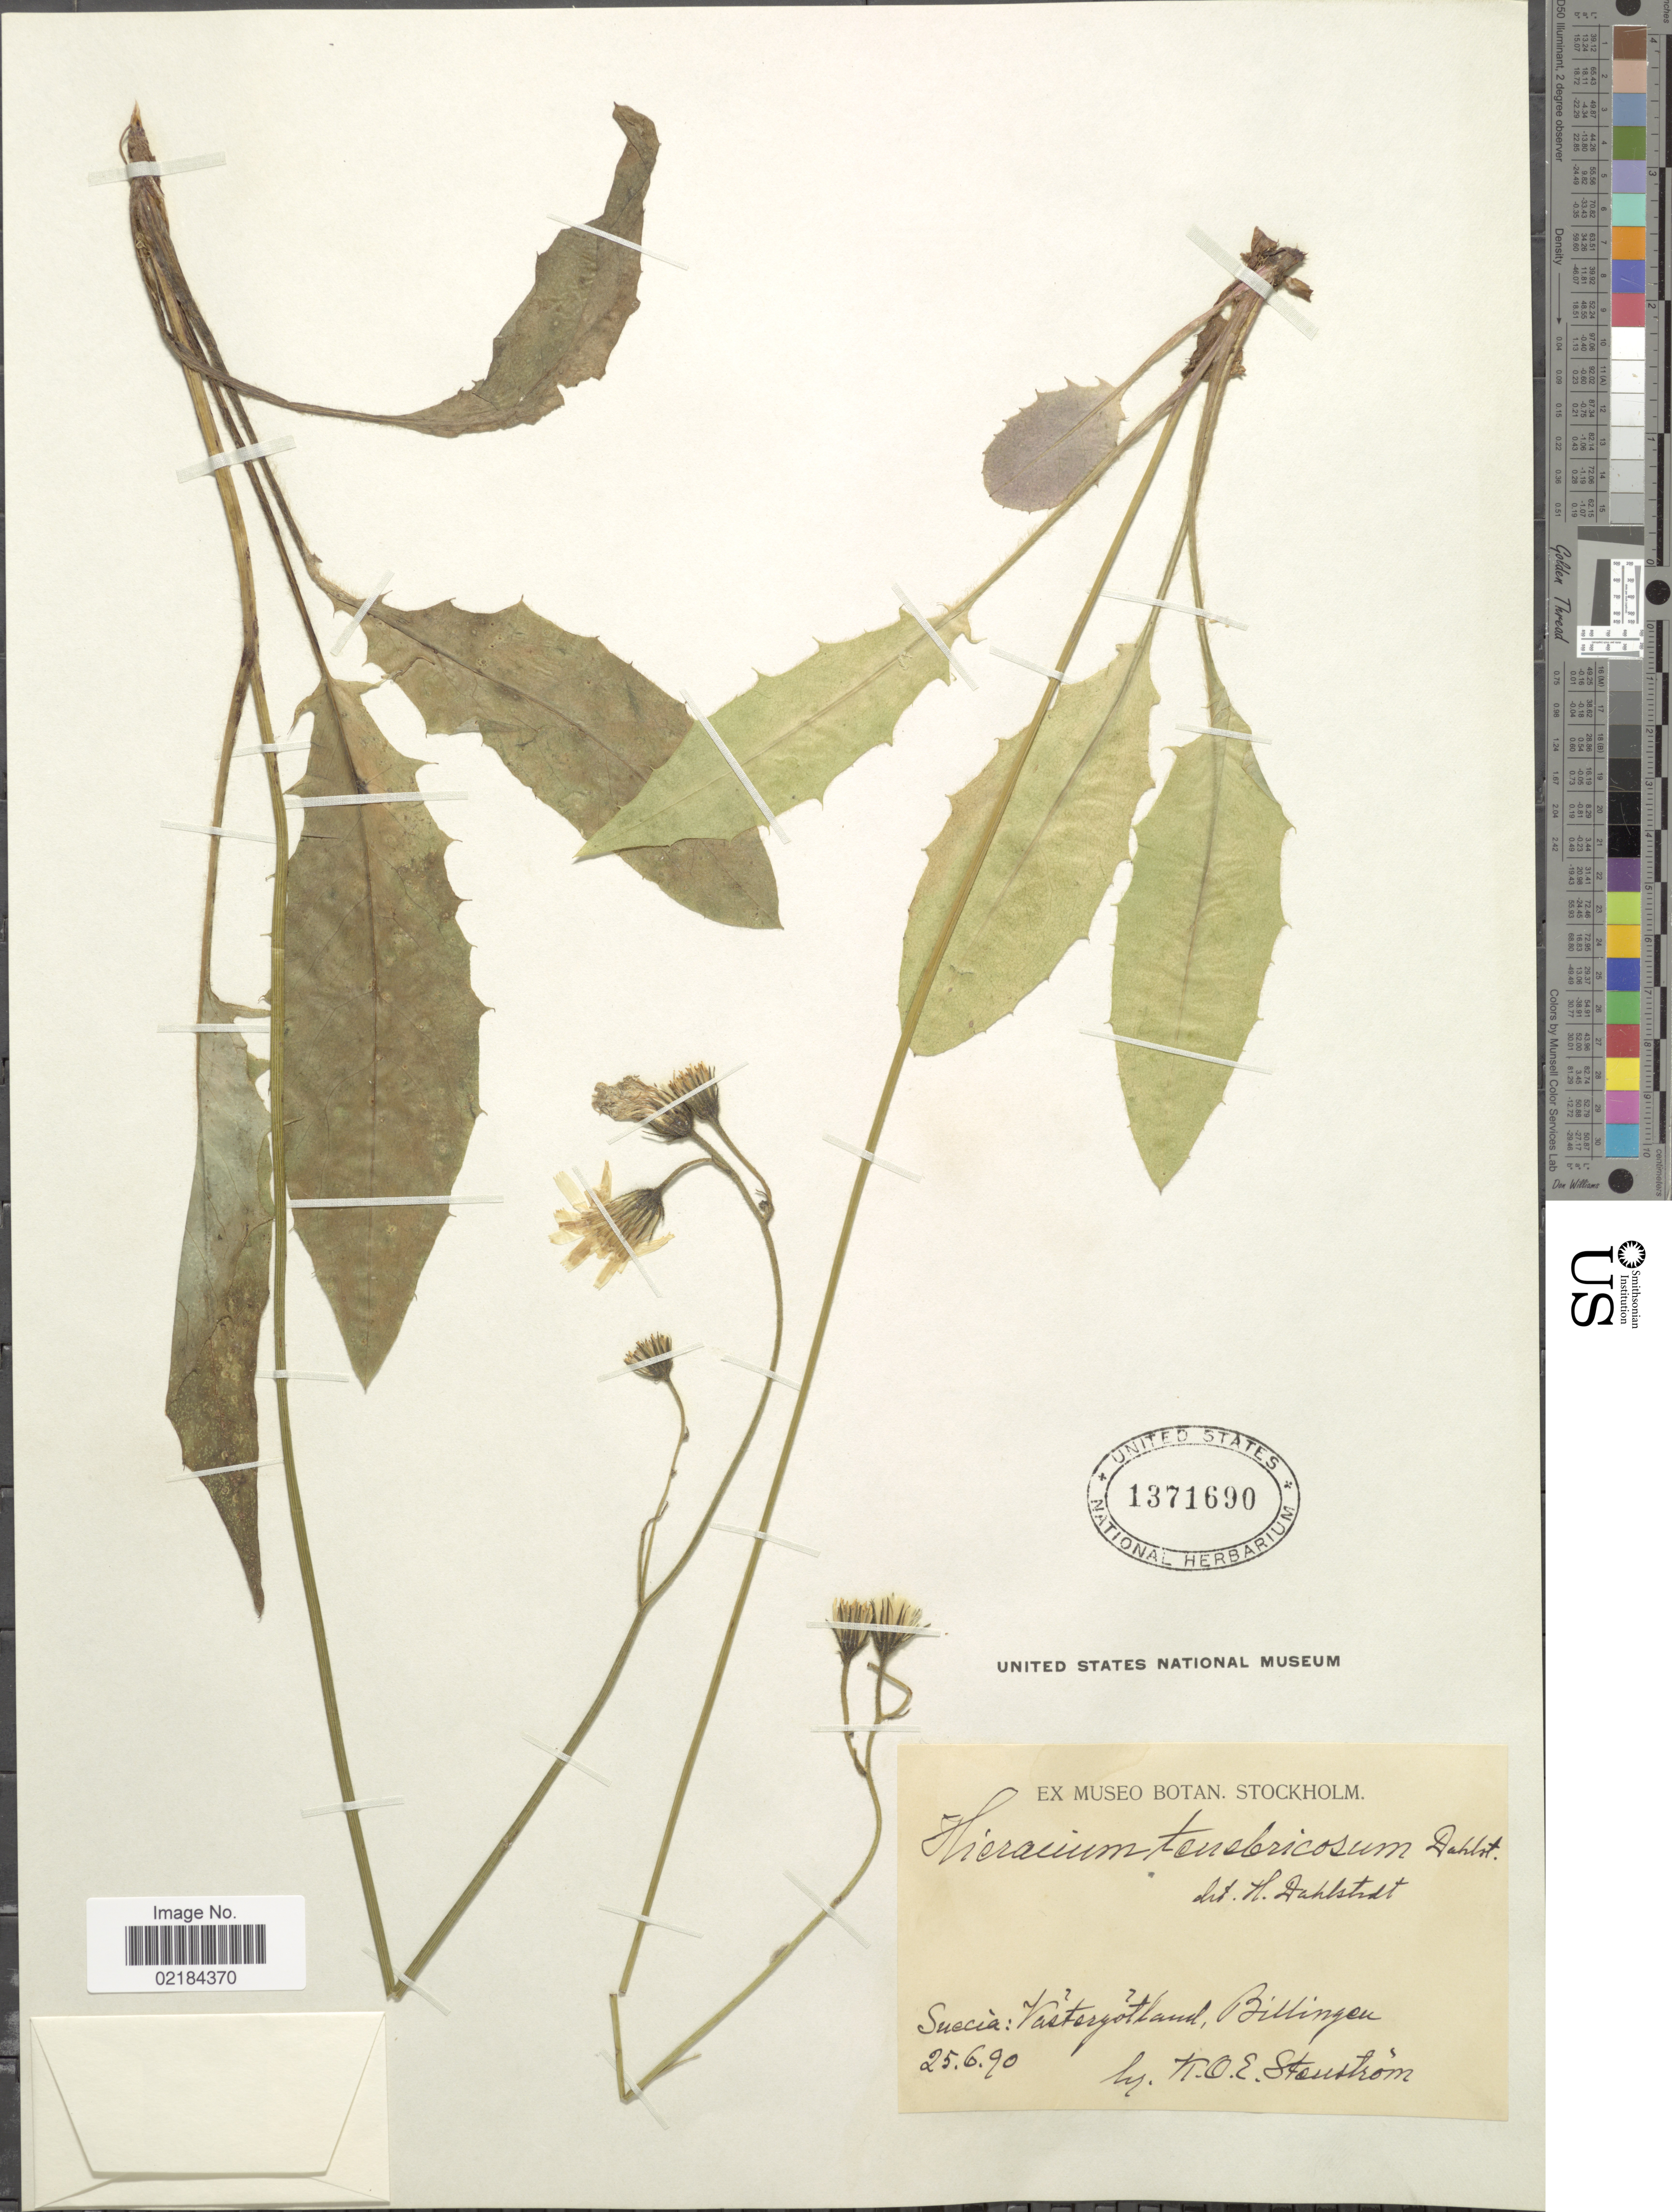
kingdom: Plantae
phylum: Tracheophyta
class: Magnoliopsida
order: Asterales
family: Asteraceae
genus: Hieracium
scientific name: Hieracium tenebricosum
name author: Dahlst. ex Dahlst.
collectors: K. O. E. Stenström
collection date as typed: Transcribed d/m/y: 25/6/90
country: Sweden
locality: Suecia: Vastergotland, Billingen.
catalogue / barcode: US 1371690